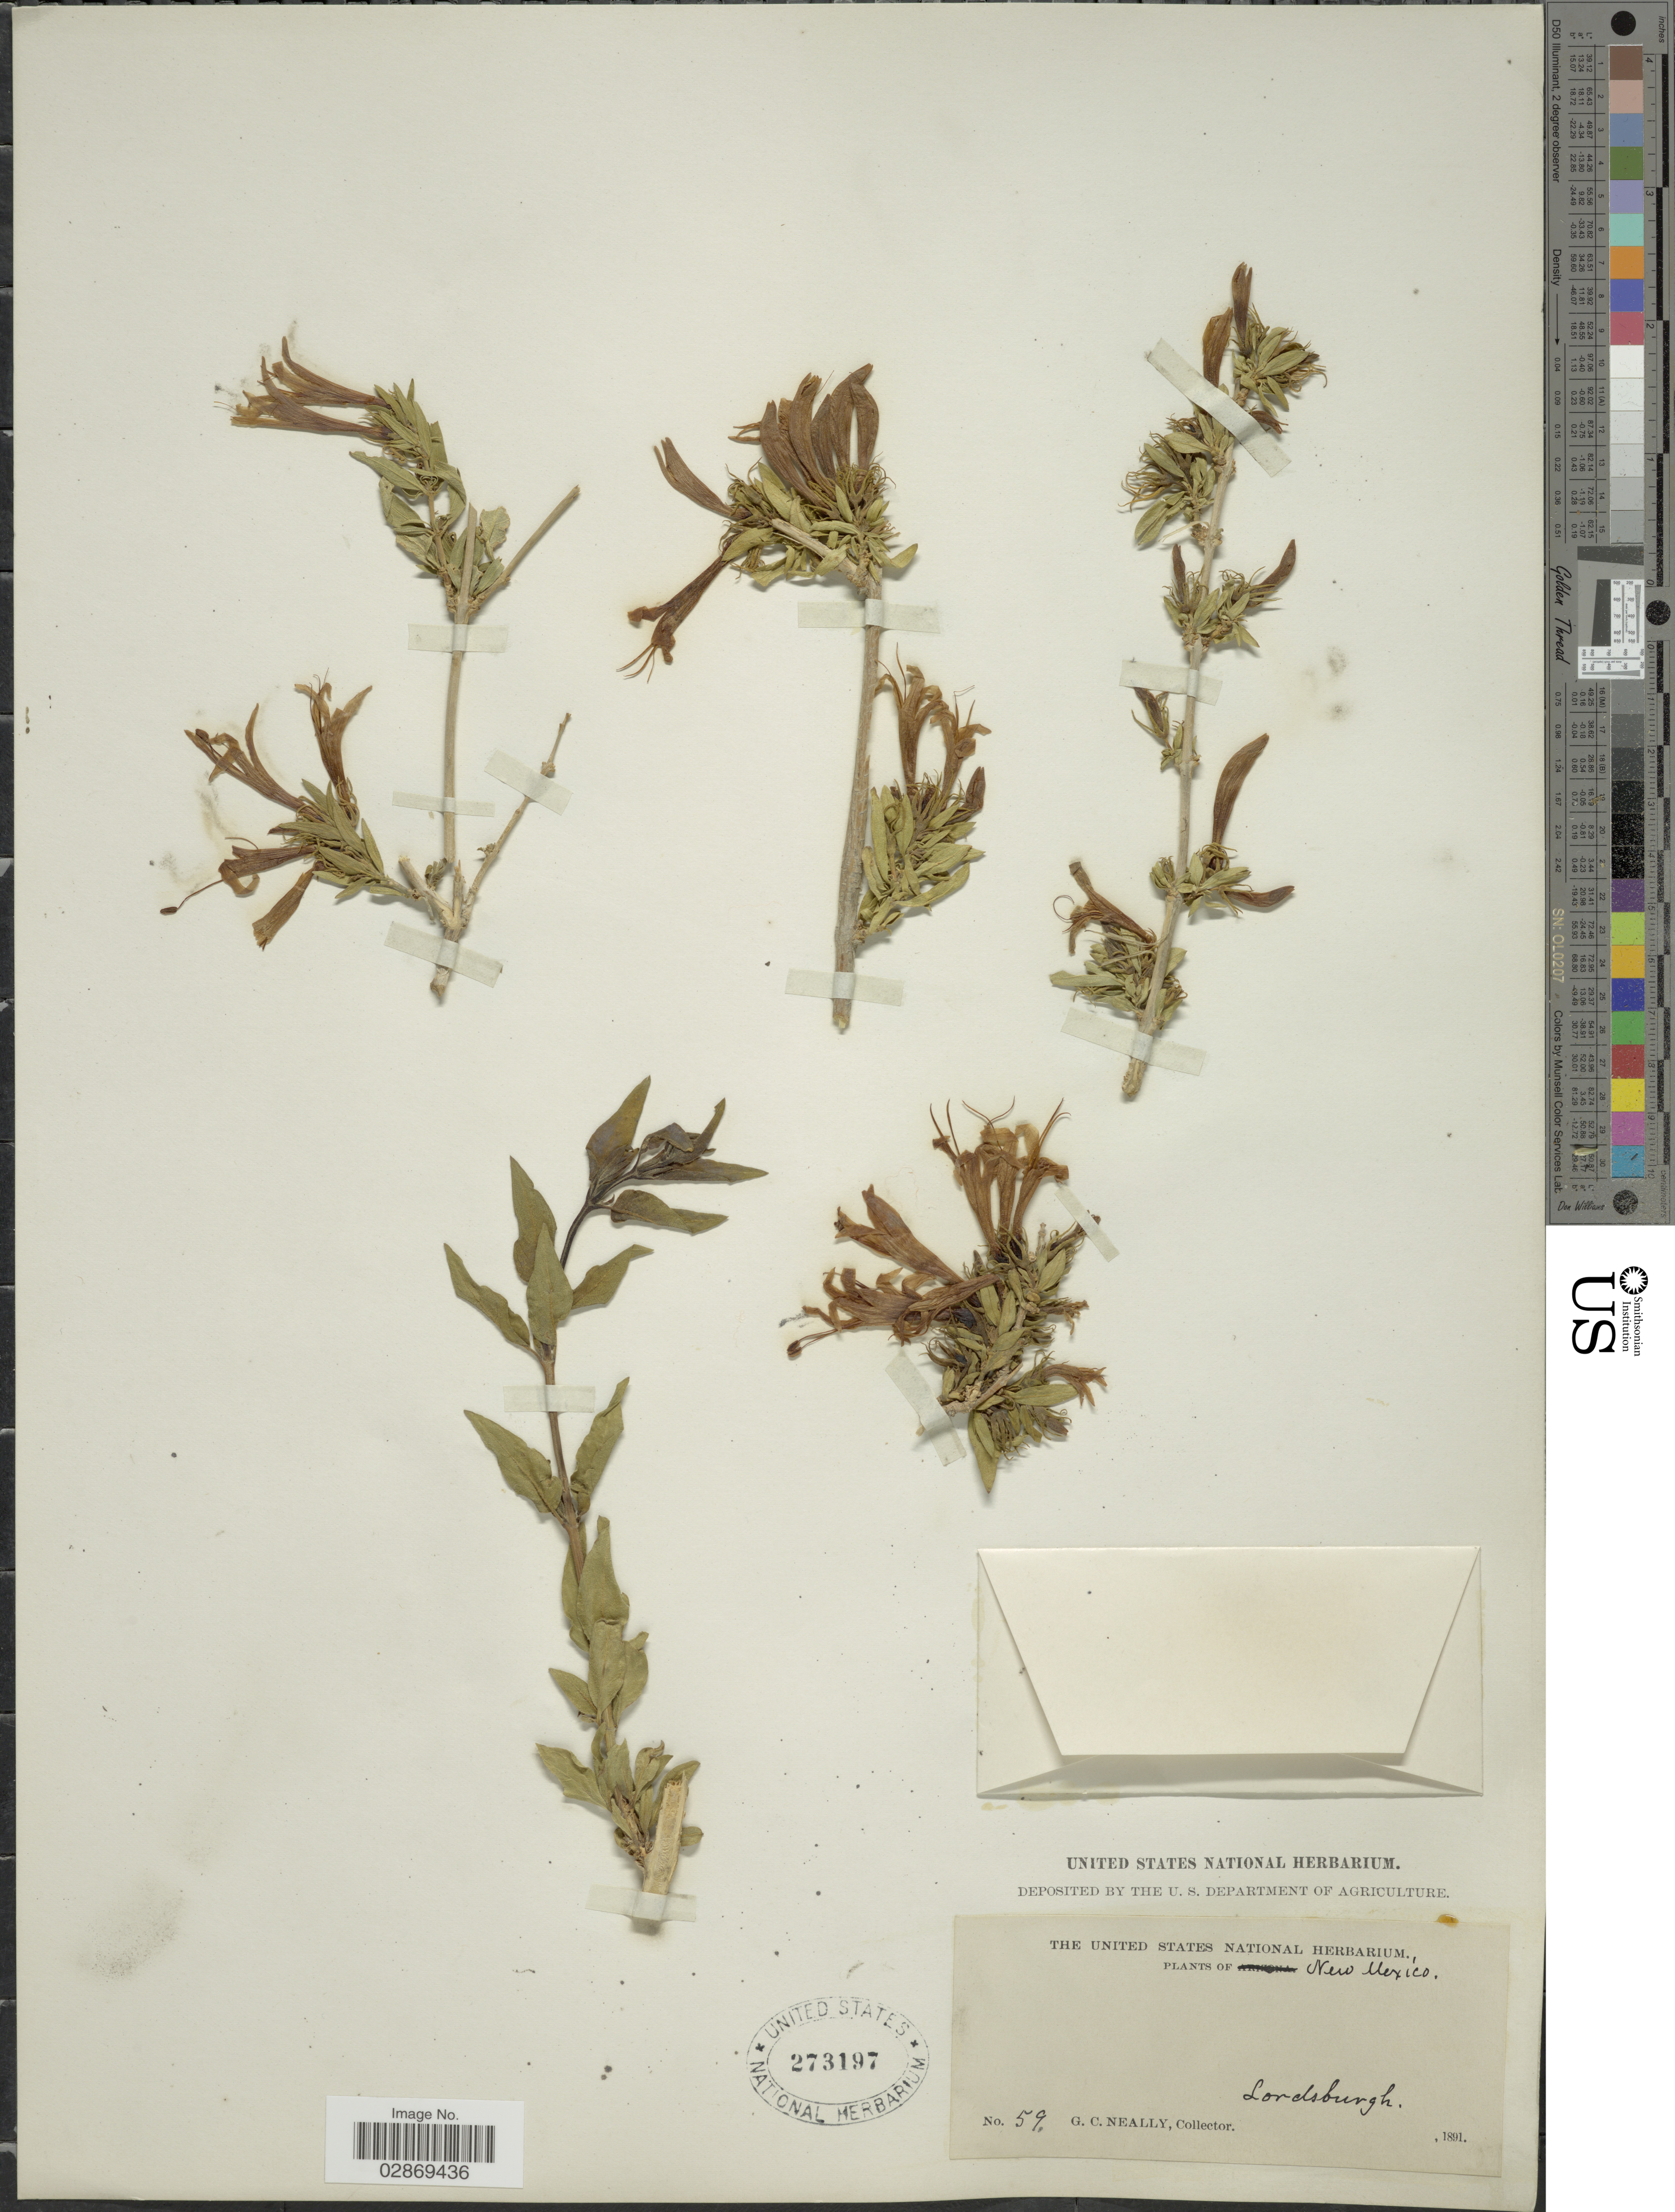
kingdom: Plantae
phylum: Tracheophyta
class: Magnoliopsida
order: Lamiales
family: Acanthaceae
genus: Anisacanthus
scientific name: Anisacanthus thurberi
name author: (Torr.) A. Gray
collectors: G. Neally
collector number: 59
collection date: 1891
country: United States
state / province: New Mexico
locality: Lordsburgh.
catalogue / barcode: US 273197